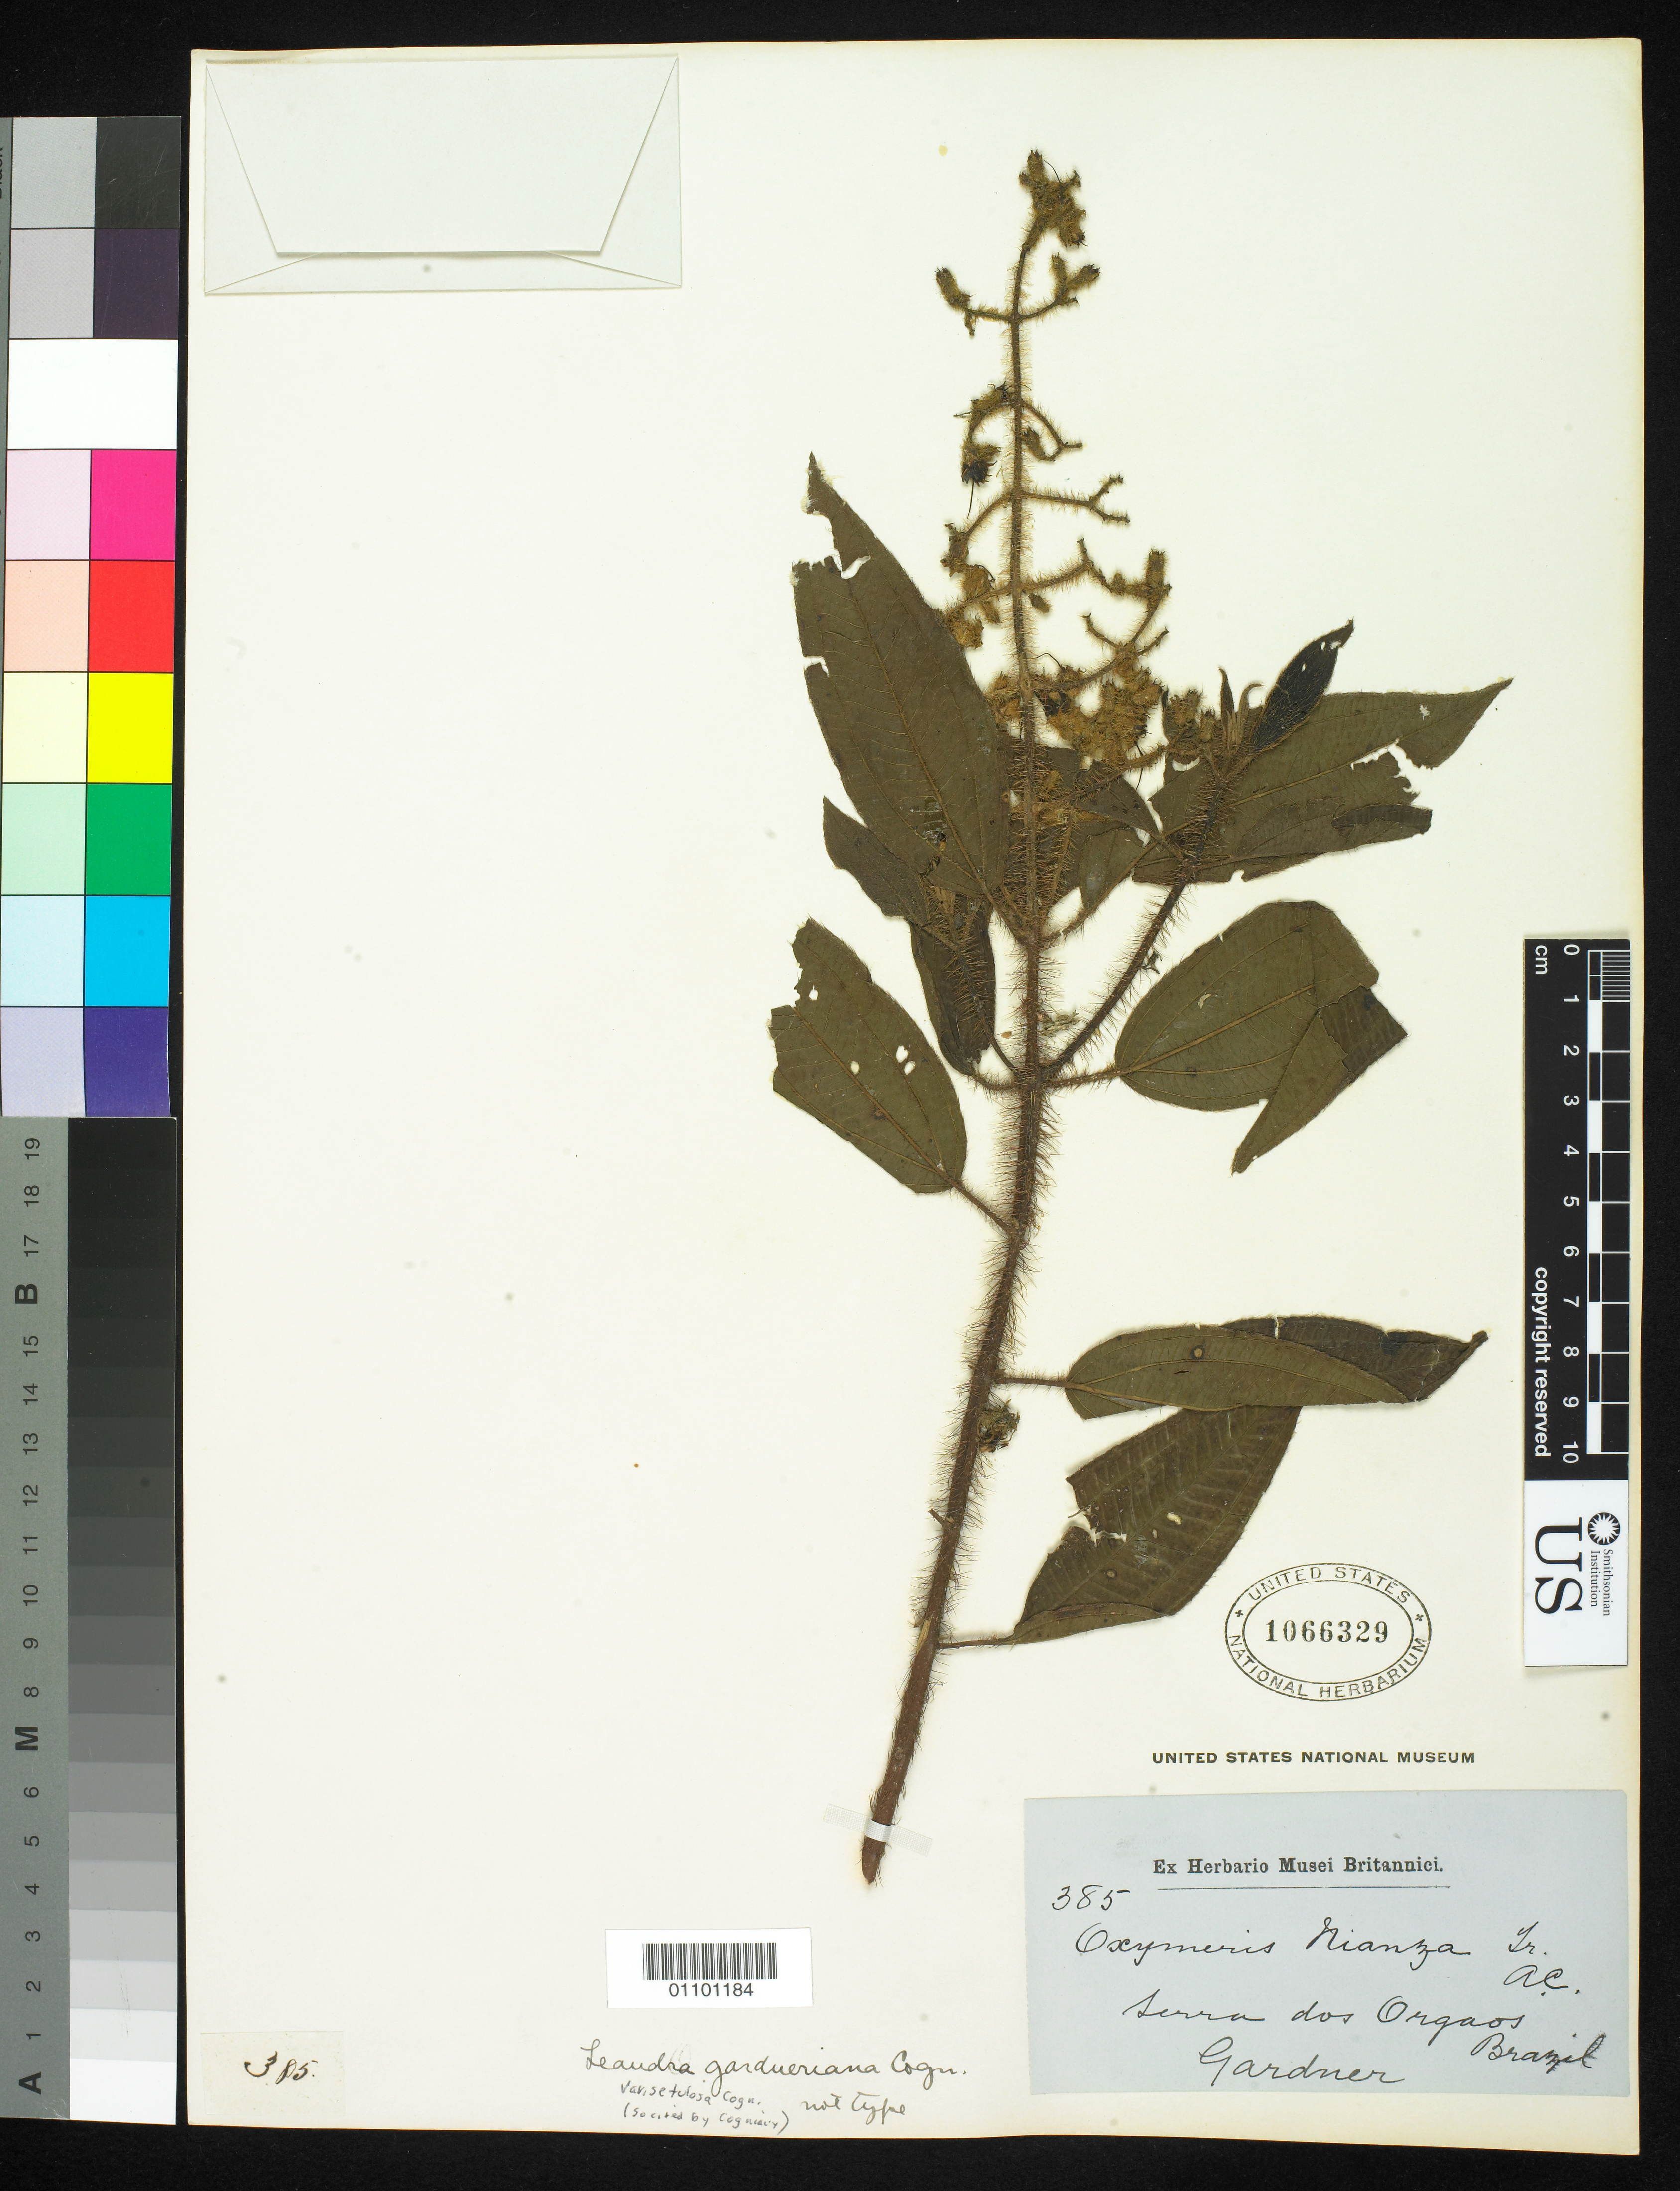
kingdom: Plantae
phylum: Tracheophyta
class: Magnoliopsida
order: Myrtales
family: Melastomataceae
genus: Leandra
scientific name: Leandra gardneriana var. setulosa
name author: Cogn.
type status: Syntype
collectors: G. Gardner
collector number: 385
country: Brazil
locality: Serra dos Orgaos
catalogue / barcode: US 1066329